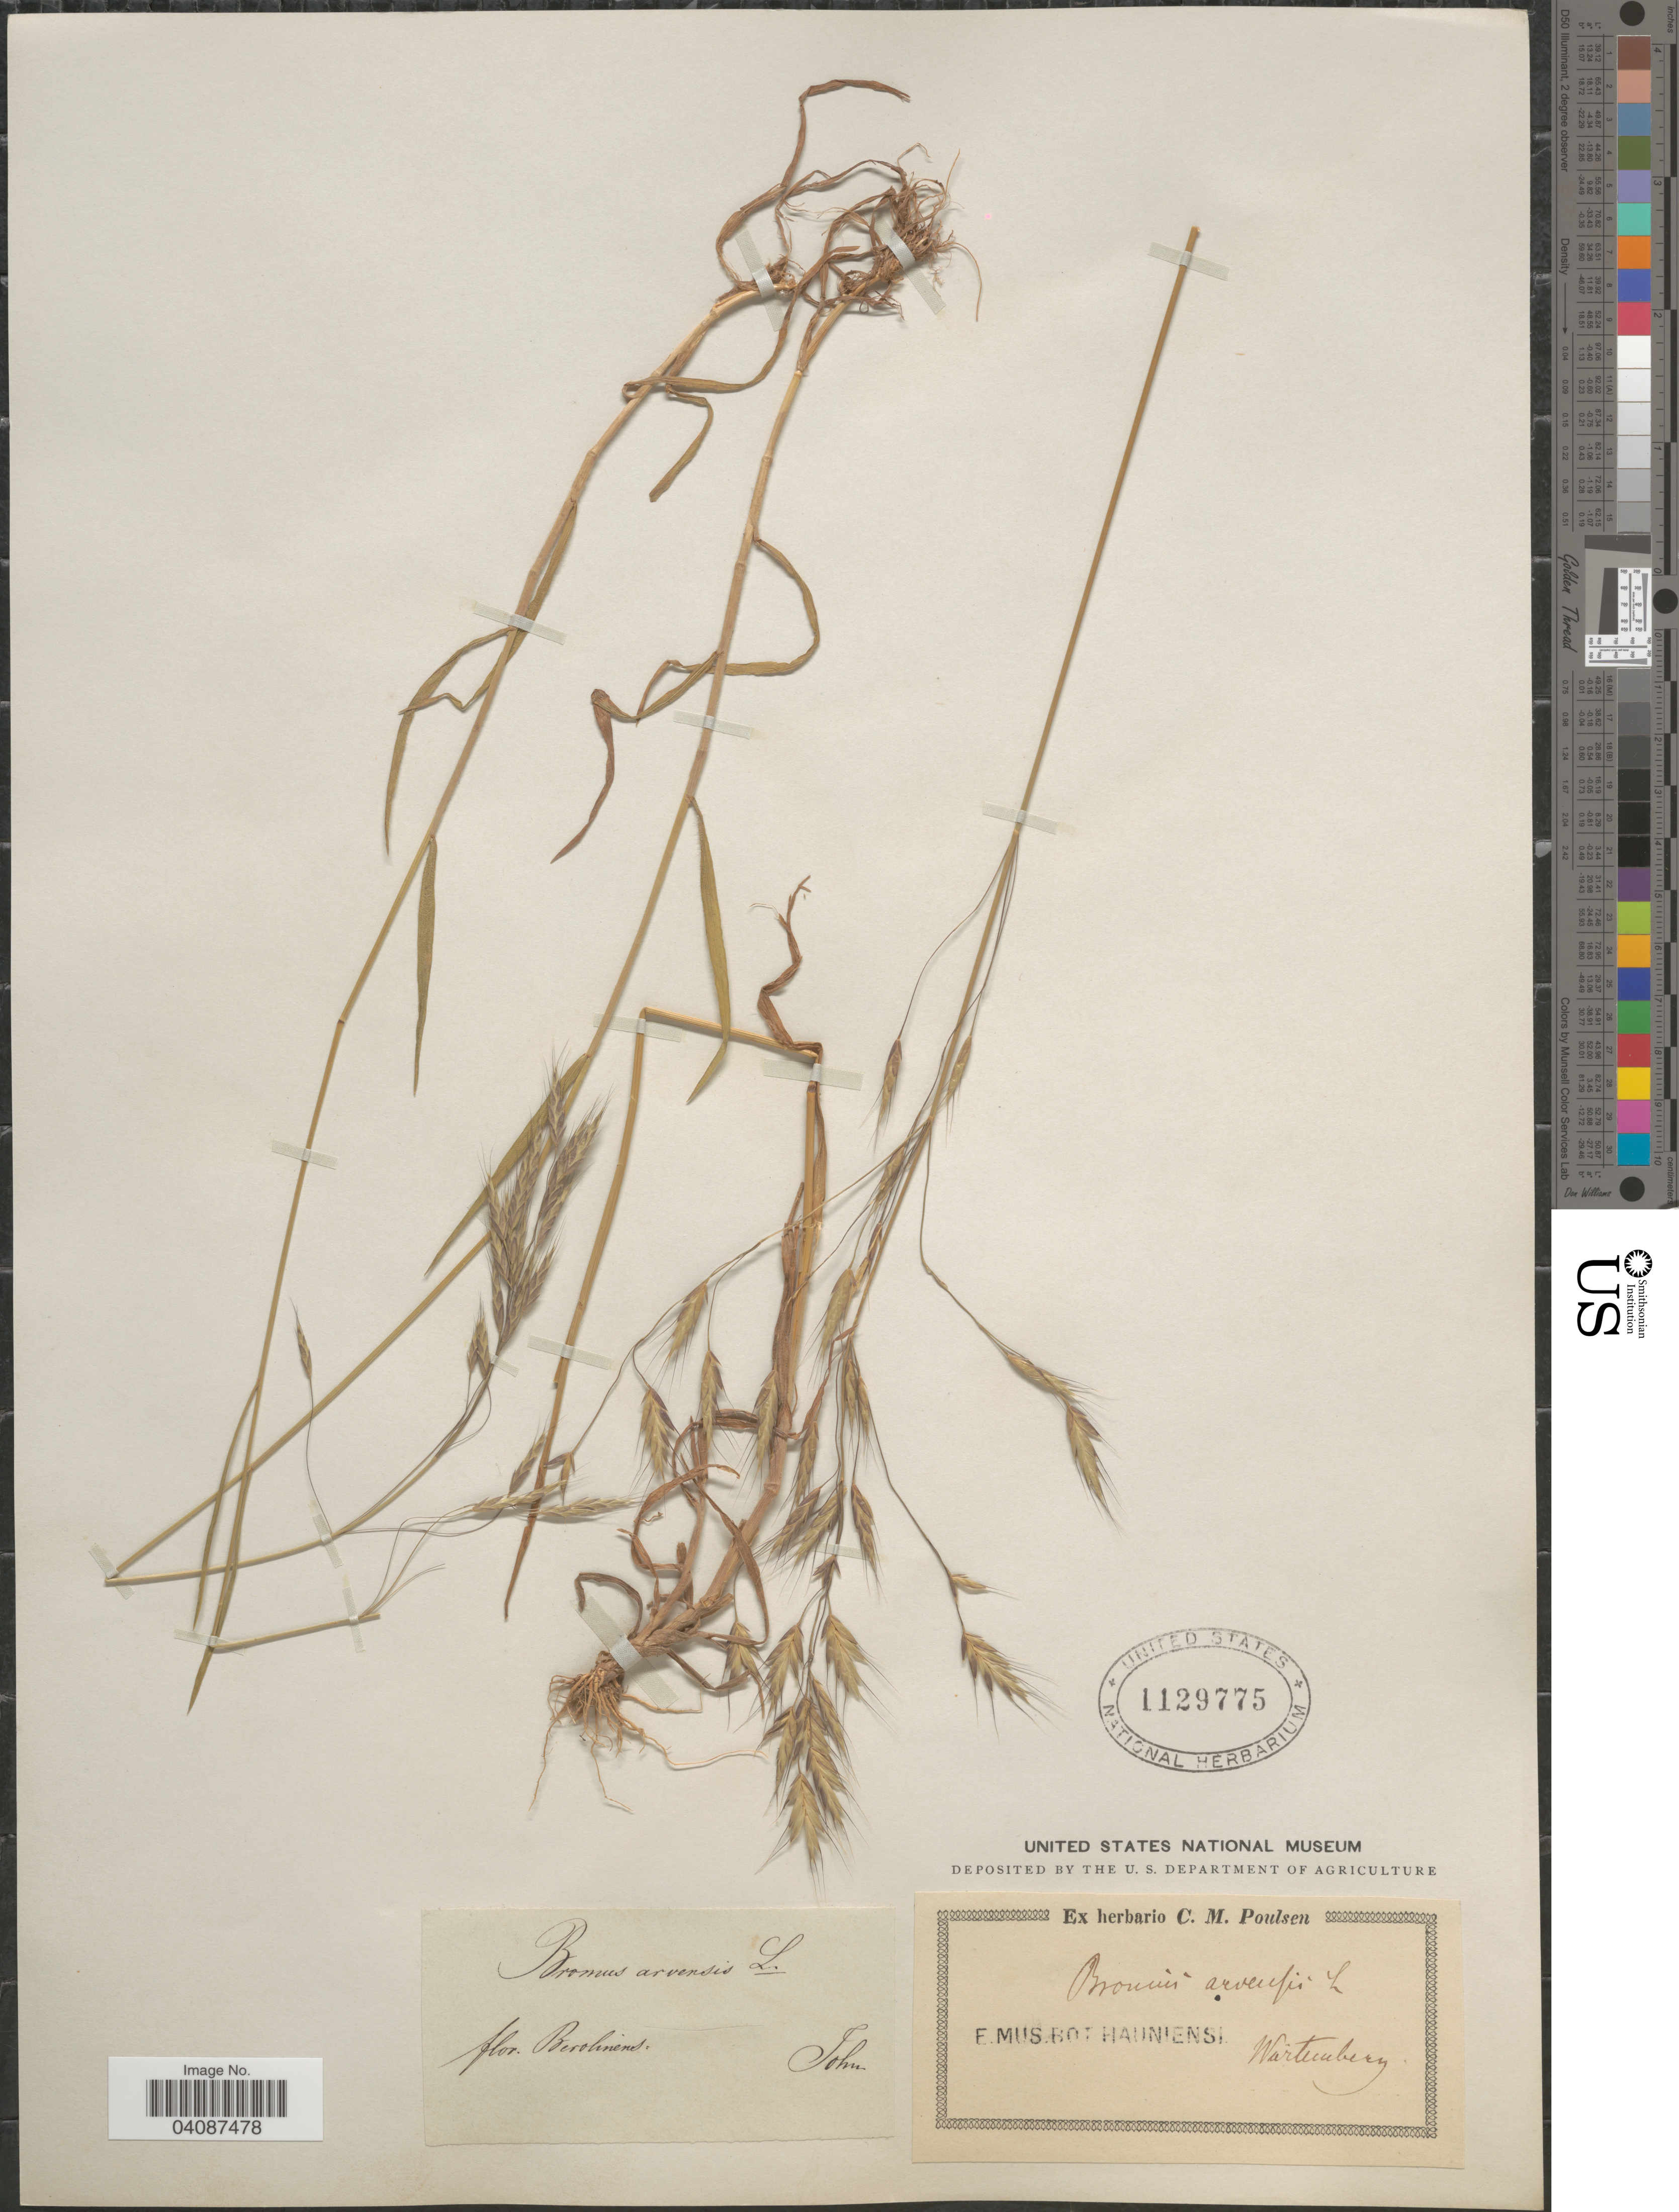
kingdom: Plantae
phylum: Tracheophyta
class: Liliopsida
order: Poales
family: Poaceae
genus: Bromus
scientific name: Bromus arvensis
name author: L.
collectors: -. John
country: Germany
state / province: Baden-Württemberg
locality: Wurtemberg.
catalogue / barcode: US 1129775